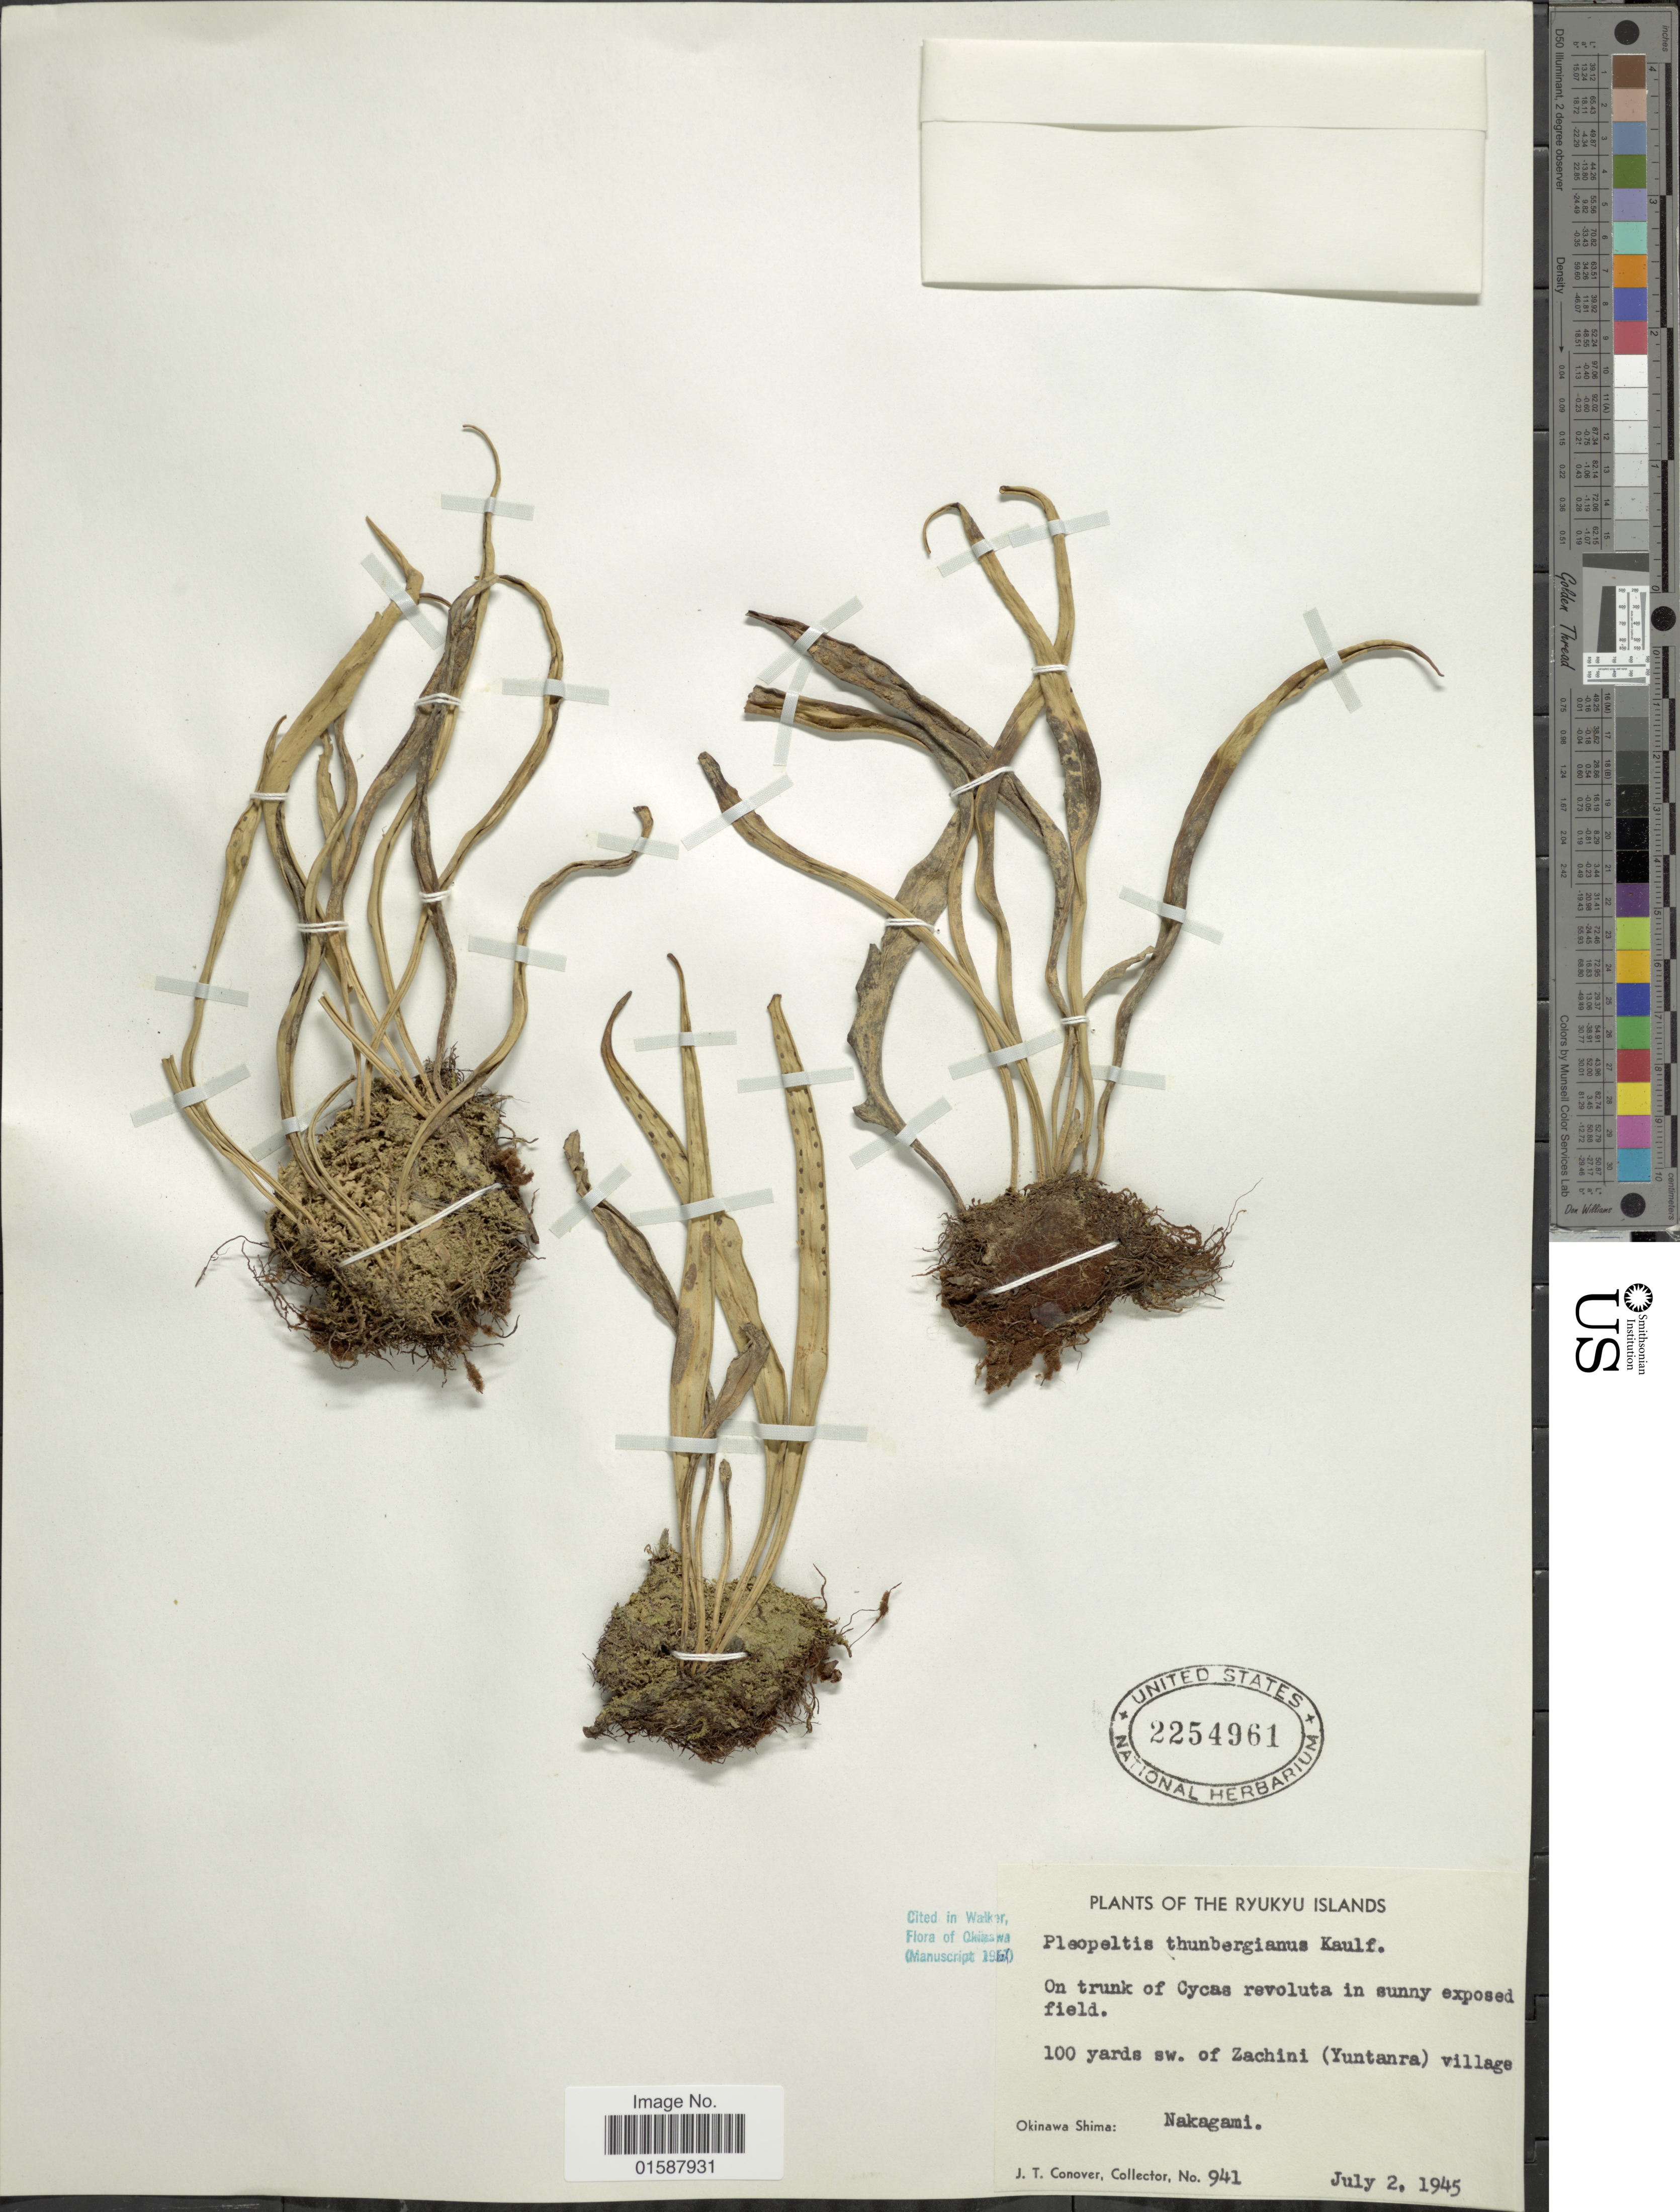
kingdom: Plantae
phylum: Tracheophyta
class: Polypodiopsida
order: Polypodiales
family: Polypodiaceae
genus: Lepisorus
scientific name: Lepisorus thunbergianus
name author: (Kaulf.) Ching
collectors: J. T. Conover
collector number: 941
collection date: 1945-07-02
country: Japan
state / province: Okinawa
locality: Ryukyu Islands. 100 yards sw. of Zachini (Yuntanra) village. Okinawa Shima: Nakagami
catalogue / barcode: US 2254961